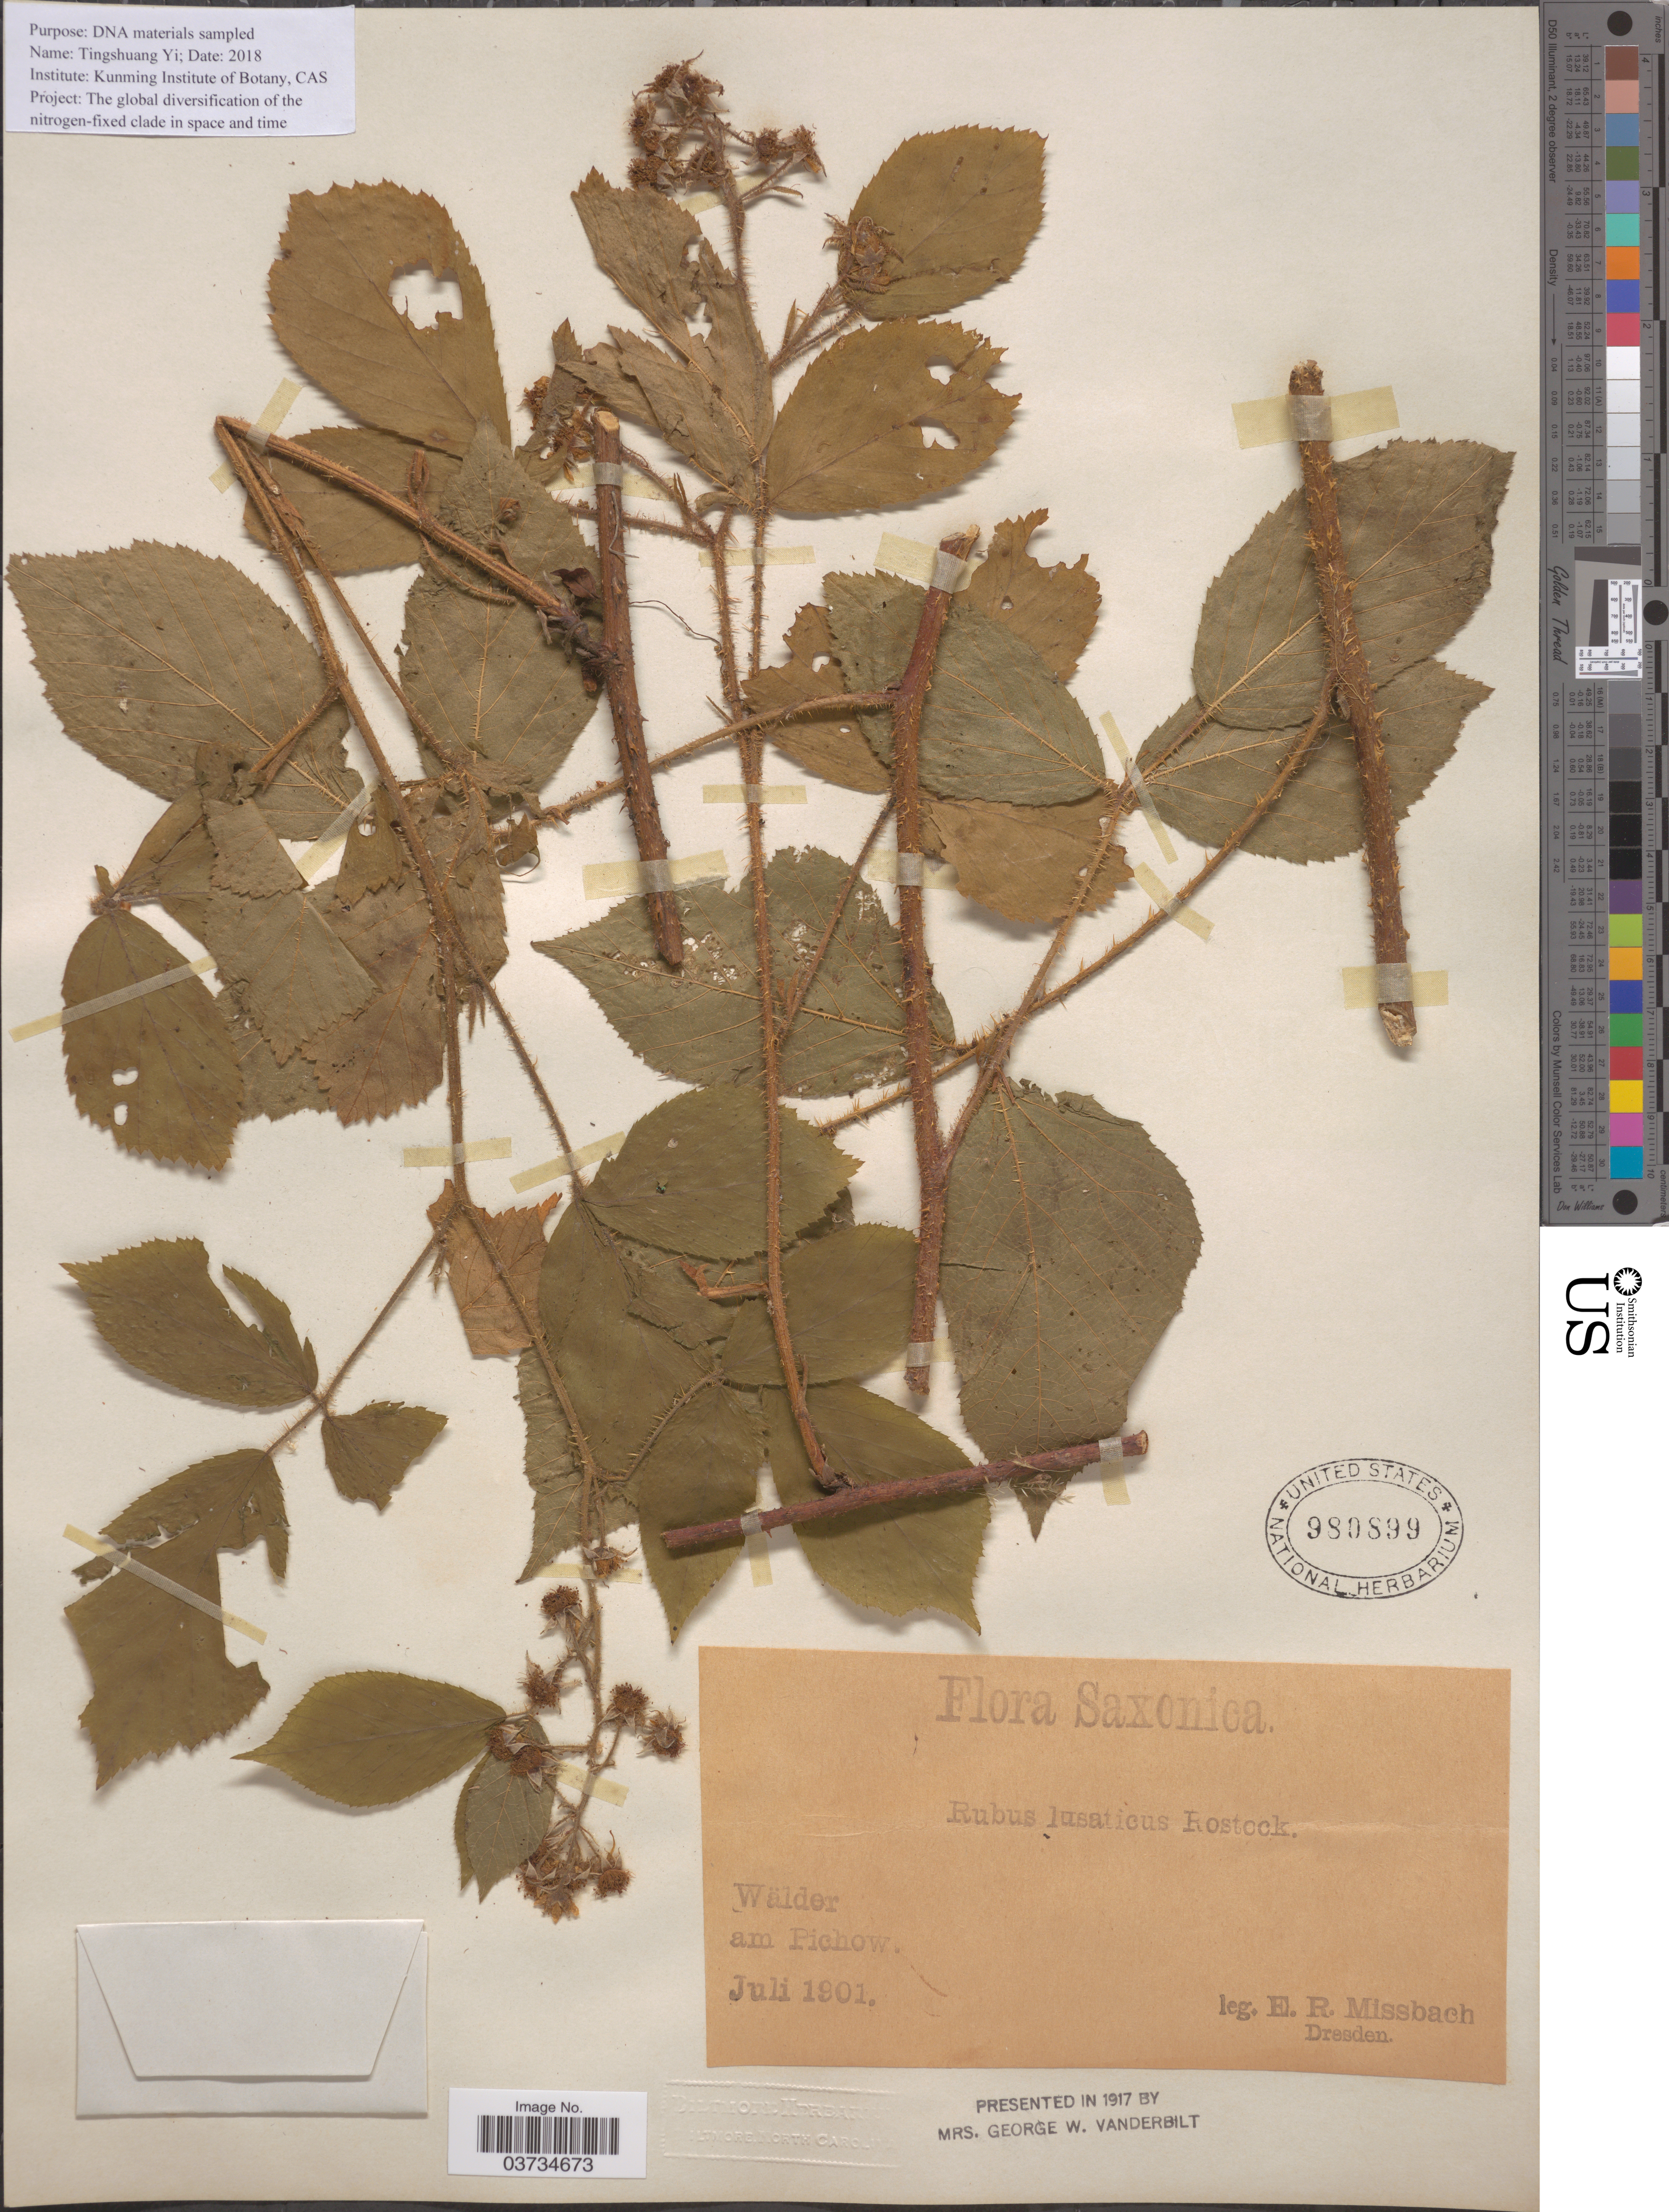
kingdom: Plantae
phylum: Tracheophyta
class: Magnoliopsida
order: Rosales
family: Rosaceae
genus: Rubus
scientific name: Rubus lusaticus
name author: R. Wagner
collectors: E. Missbach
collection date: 1901-07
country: Germany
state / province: Niedersachsen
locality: Saxonica. Wälder am Pichow.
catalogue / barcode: US 980899